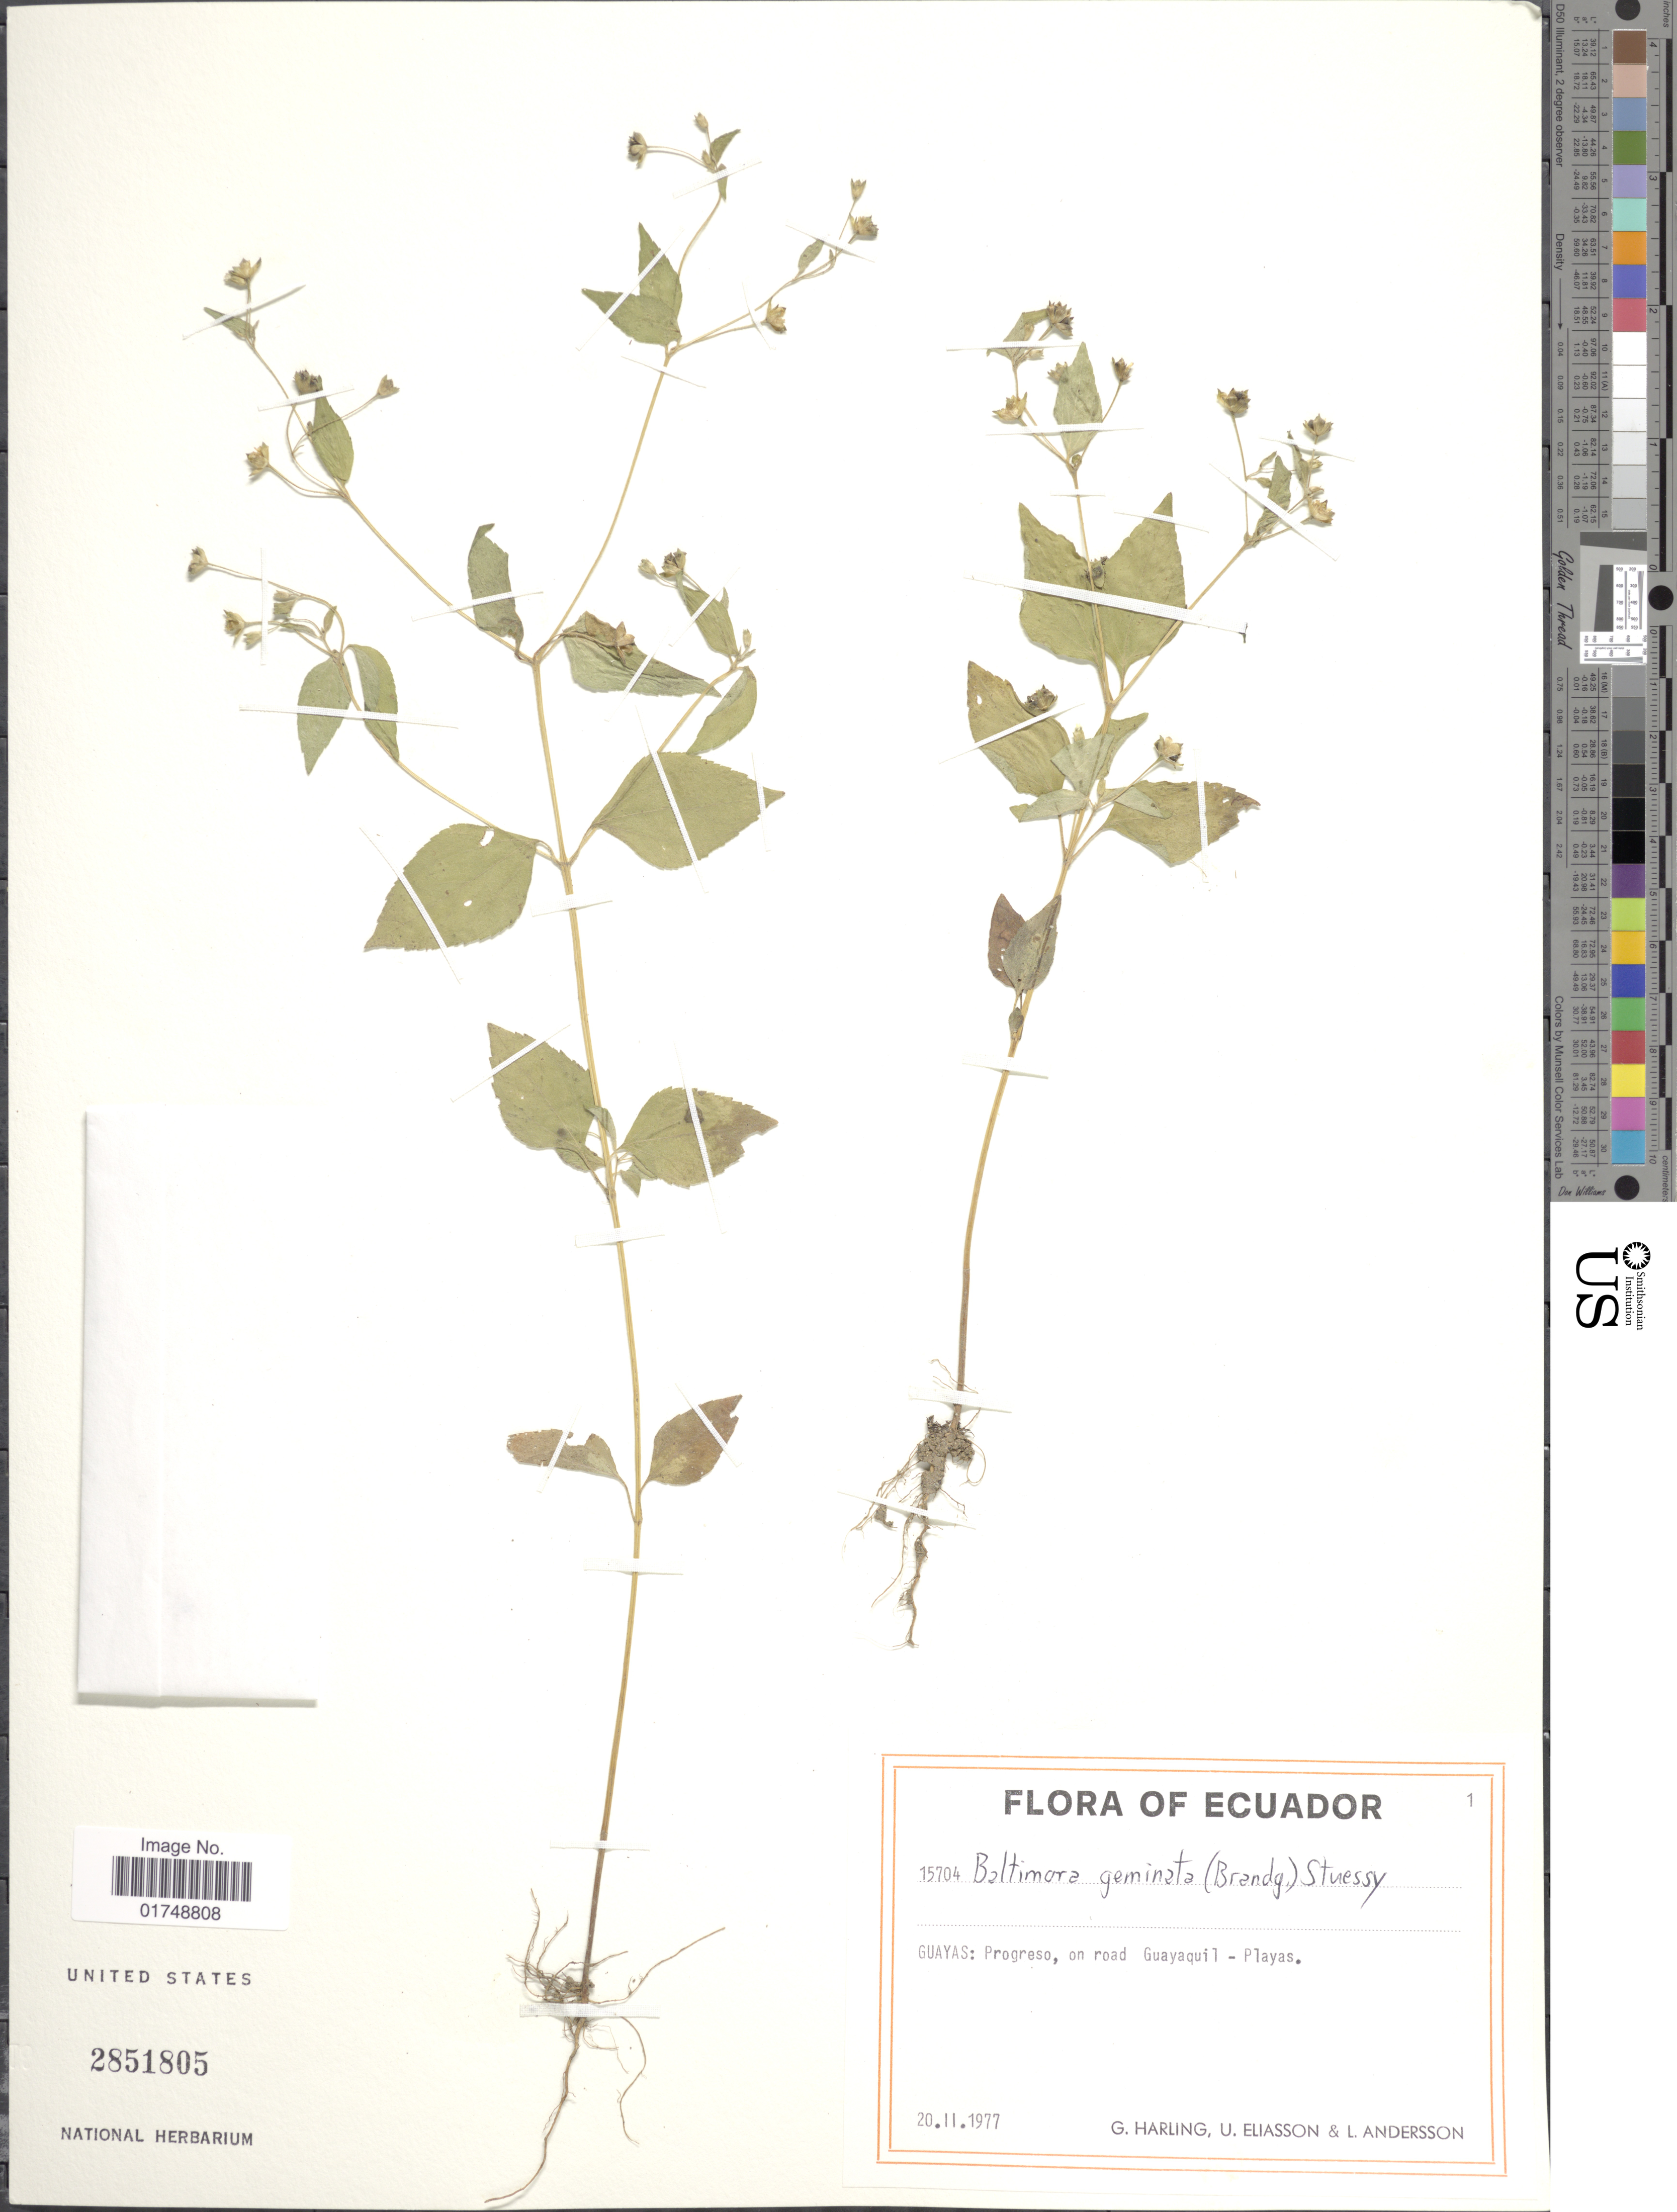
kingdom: Plantae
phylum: Tracheophyta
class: Magnoliopsida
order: Asterales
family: Asteraceae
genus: Baltimora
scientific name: Baltimora geminata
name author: (Brandegee) Stuessy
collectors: G. Harling, U. Eliasson & L. Andersson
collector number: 15704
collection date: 1977-02-20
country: Ecuador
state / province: Guayas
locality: Progreso, on road Guayaquil - Playas.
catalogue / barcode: US 2851805